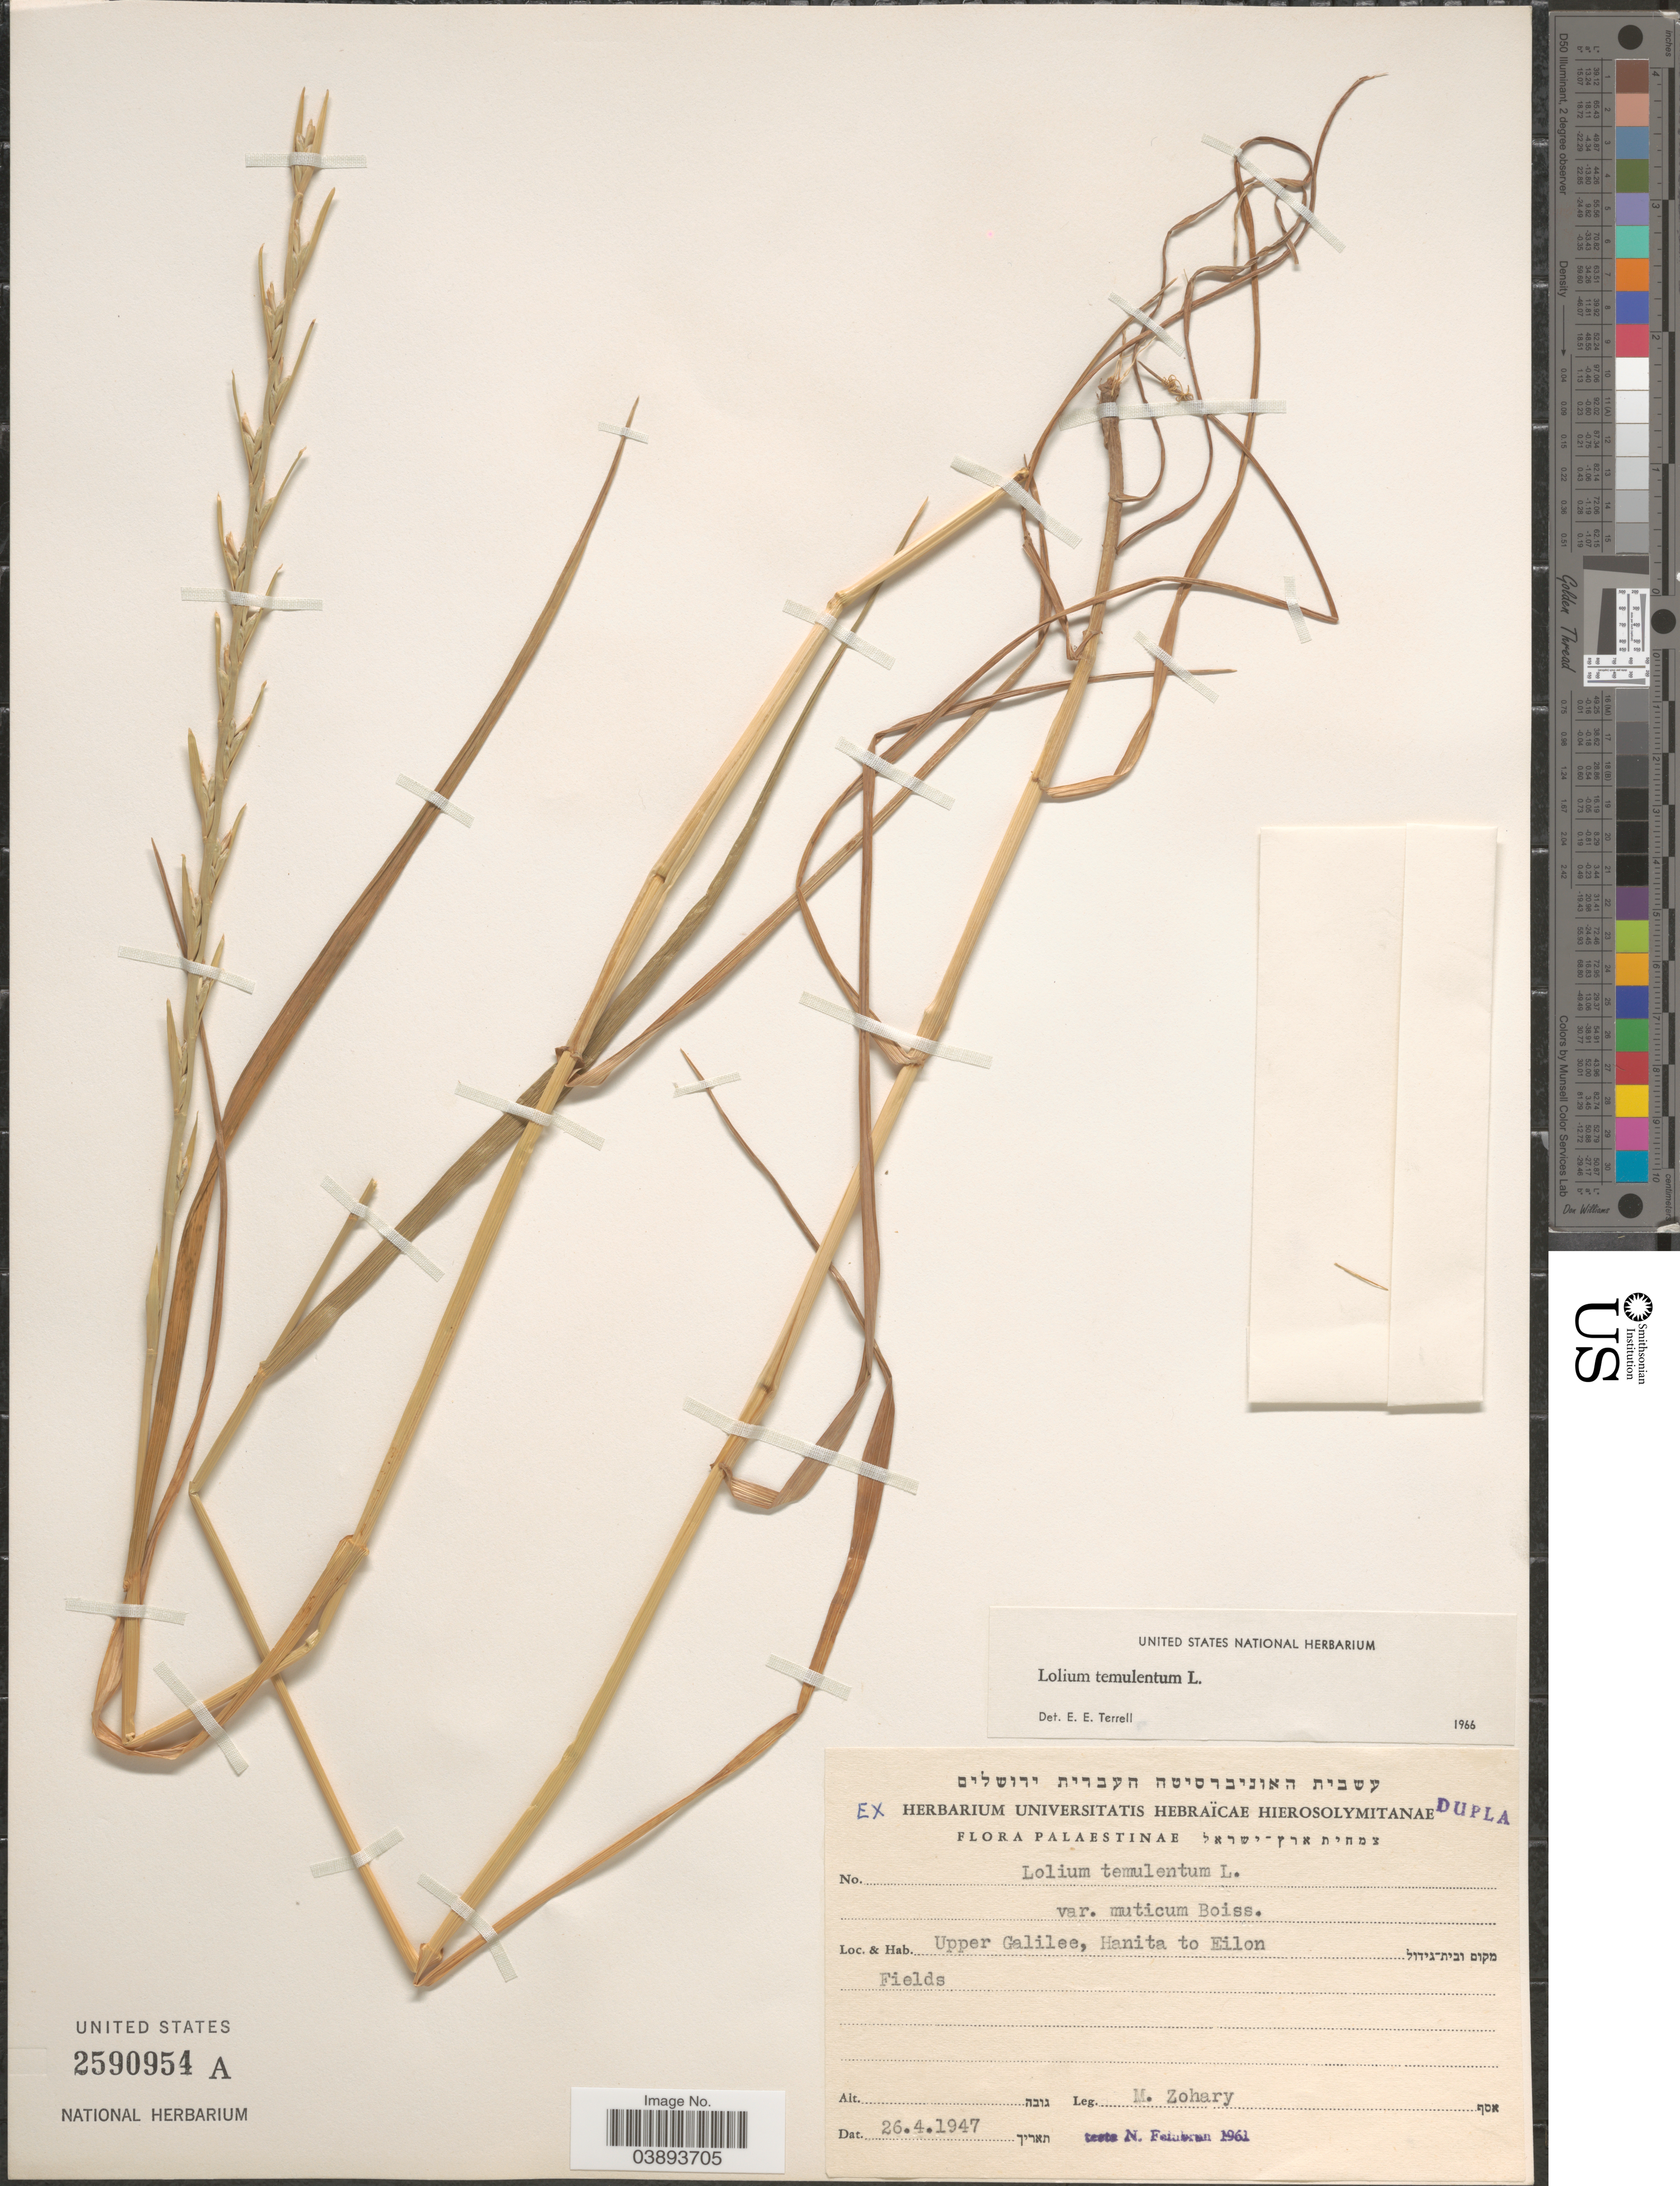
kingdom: Plantae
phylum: Tracheophyta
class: Liliopsida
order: Poales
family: Poaceae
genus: Lolium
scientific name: Lolium temulentum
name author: L.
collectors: M. Zohary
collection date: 1947-04-26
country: Israel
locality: Palaestinae. Upper Galilee, Hanita to Eilon Fields.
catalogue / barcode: US 2590954A